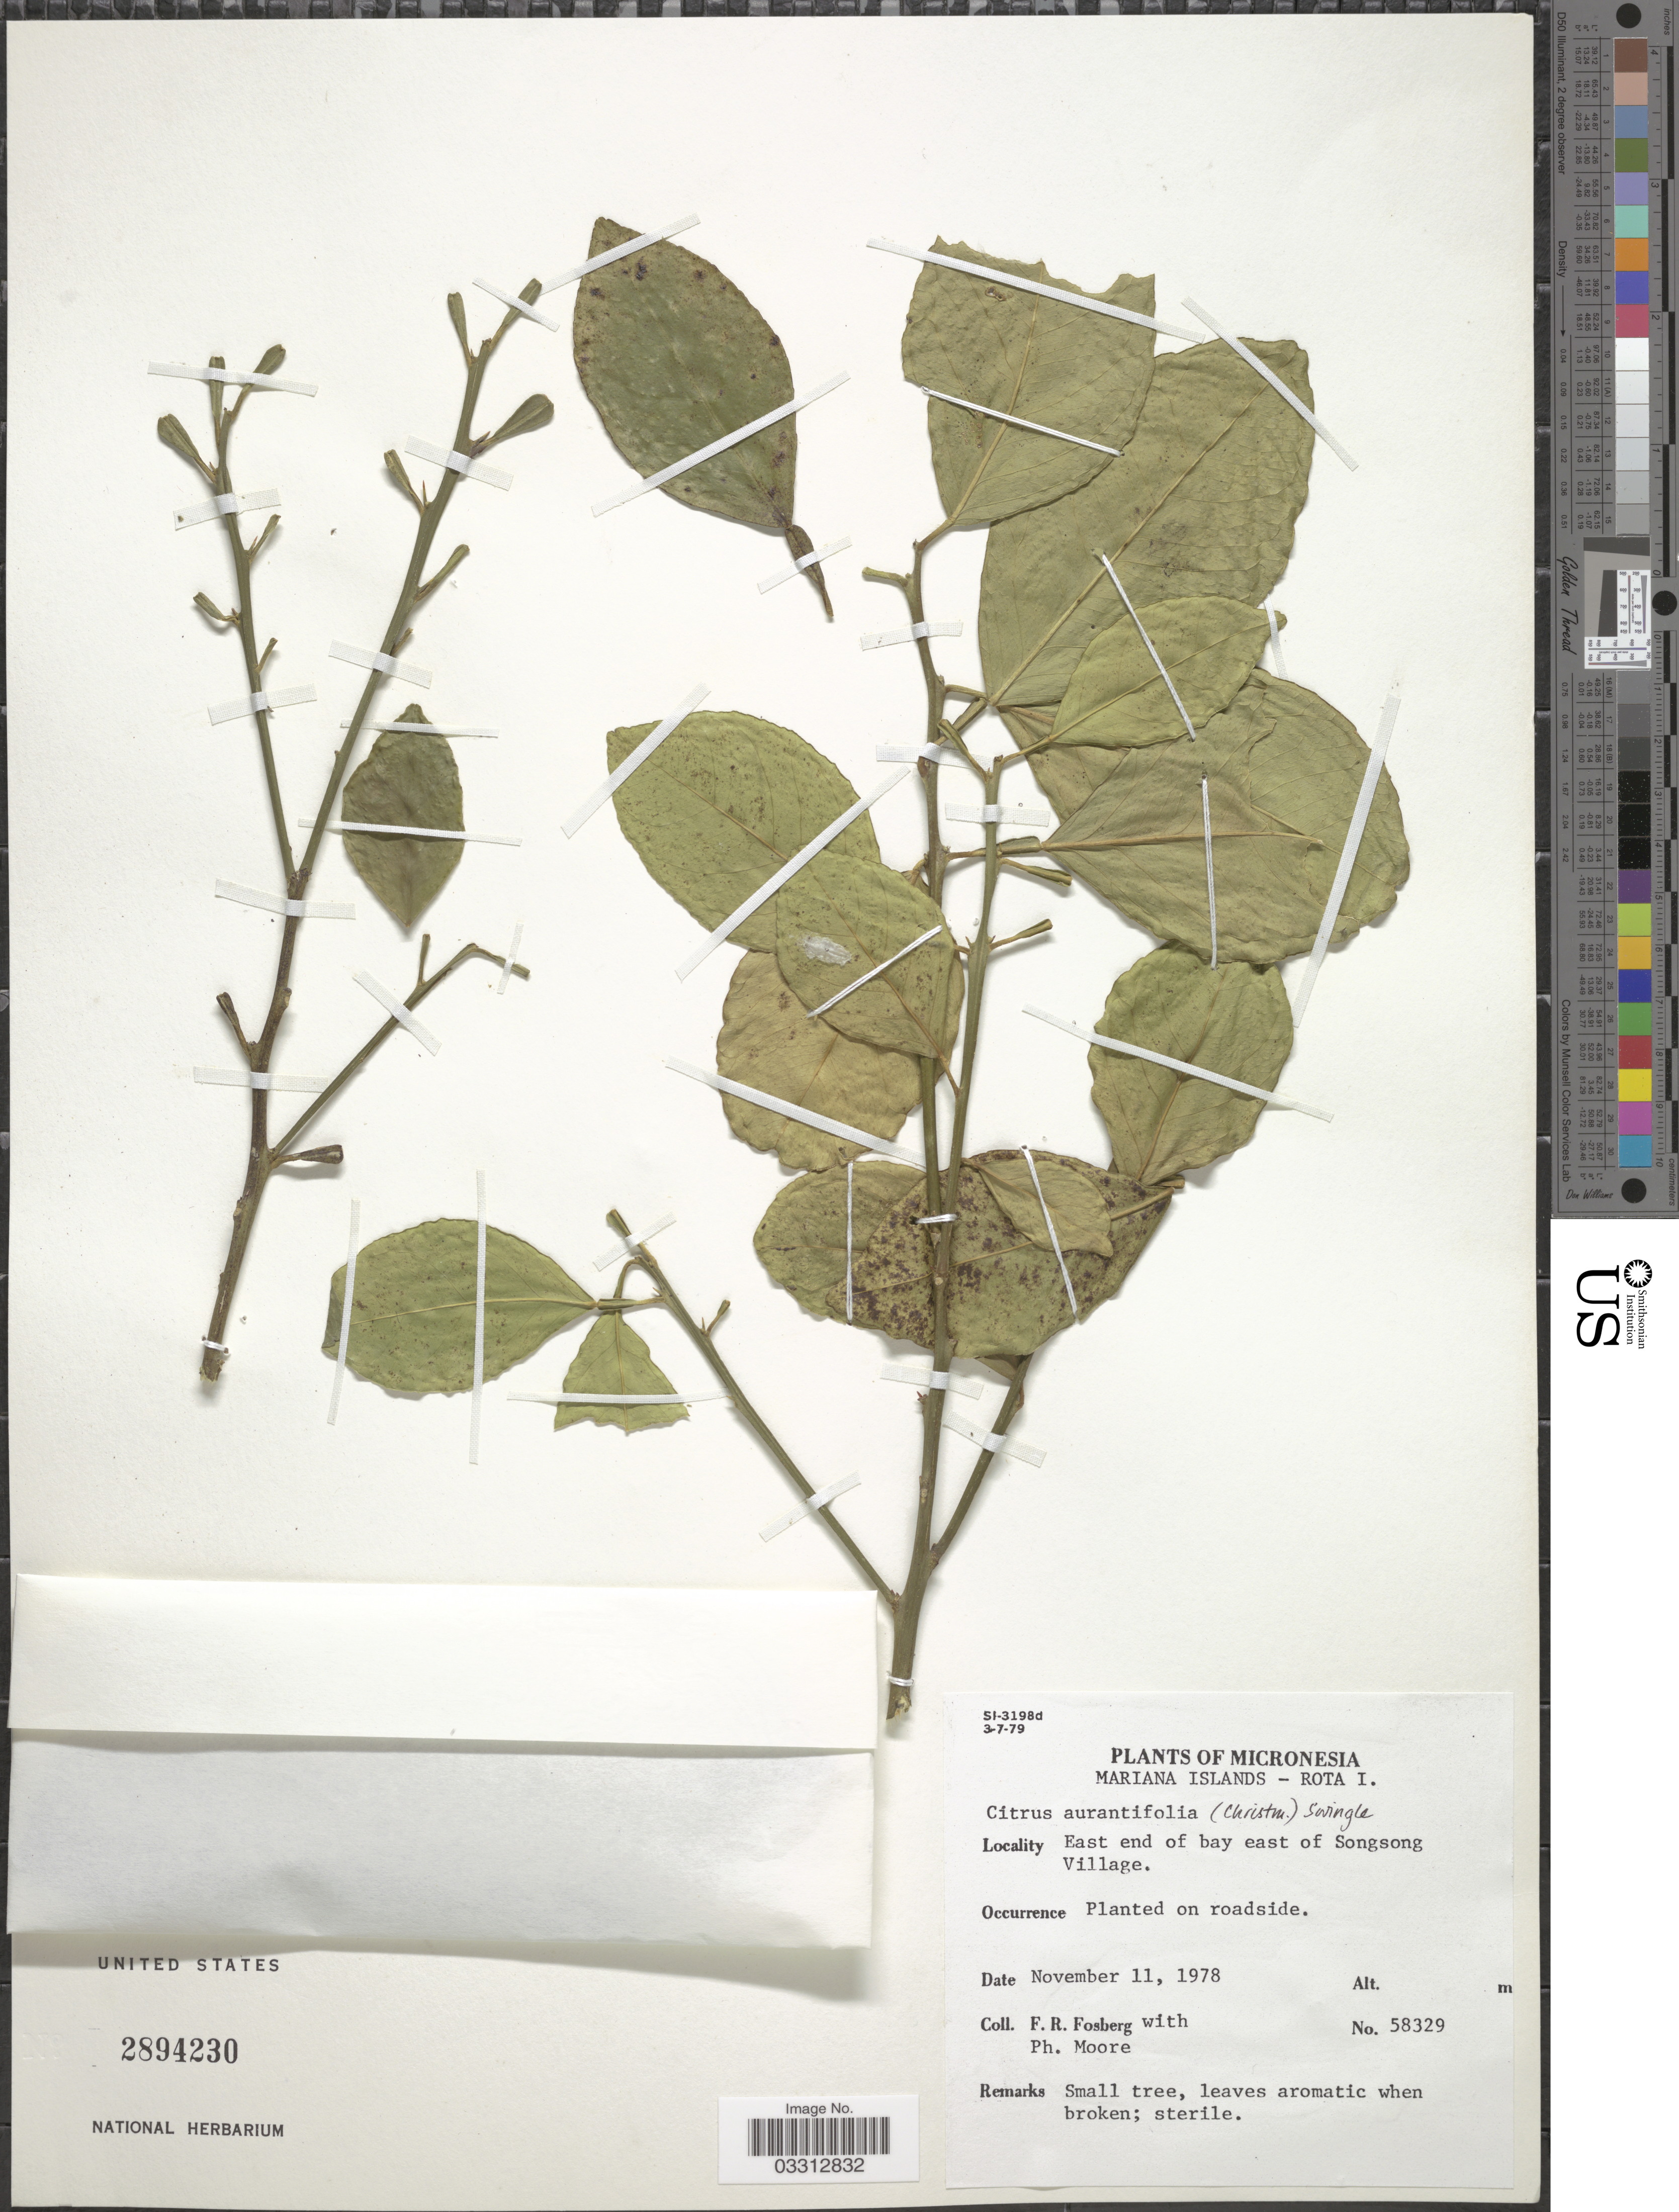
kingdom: Plantae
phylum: Tracheophyta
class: Magnoliopsida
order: Sapindales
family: Rutaceae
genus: Citrus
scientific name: Citrus x aurantifolia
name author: (Christm.) Swingle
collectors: F. R. Fosberg & P. Moore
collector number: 58329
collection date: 1978-11-11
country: Northern Mariana Islands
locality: Micronesia, Mariana Islands - Rota I., East end of bay east of Songsong Village.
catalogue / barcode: US 2894230